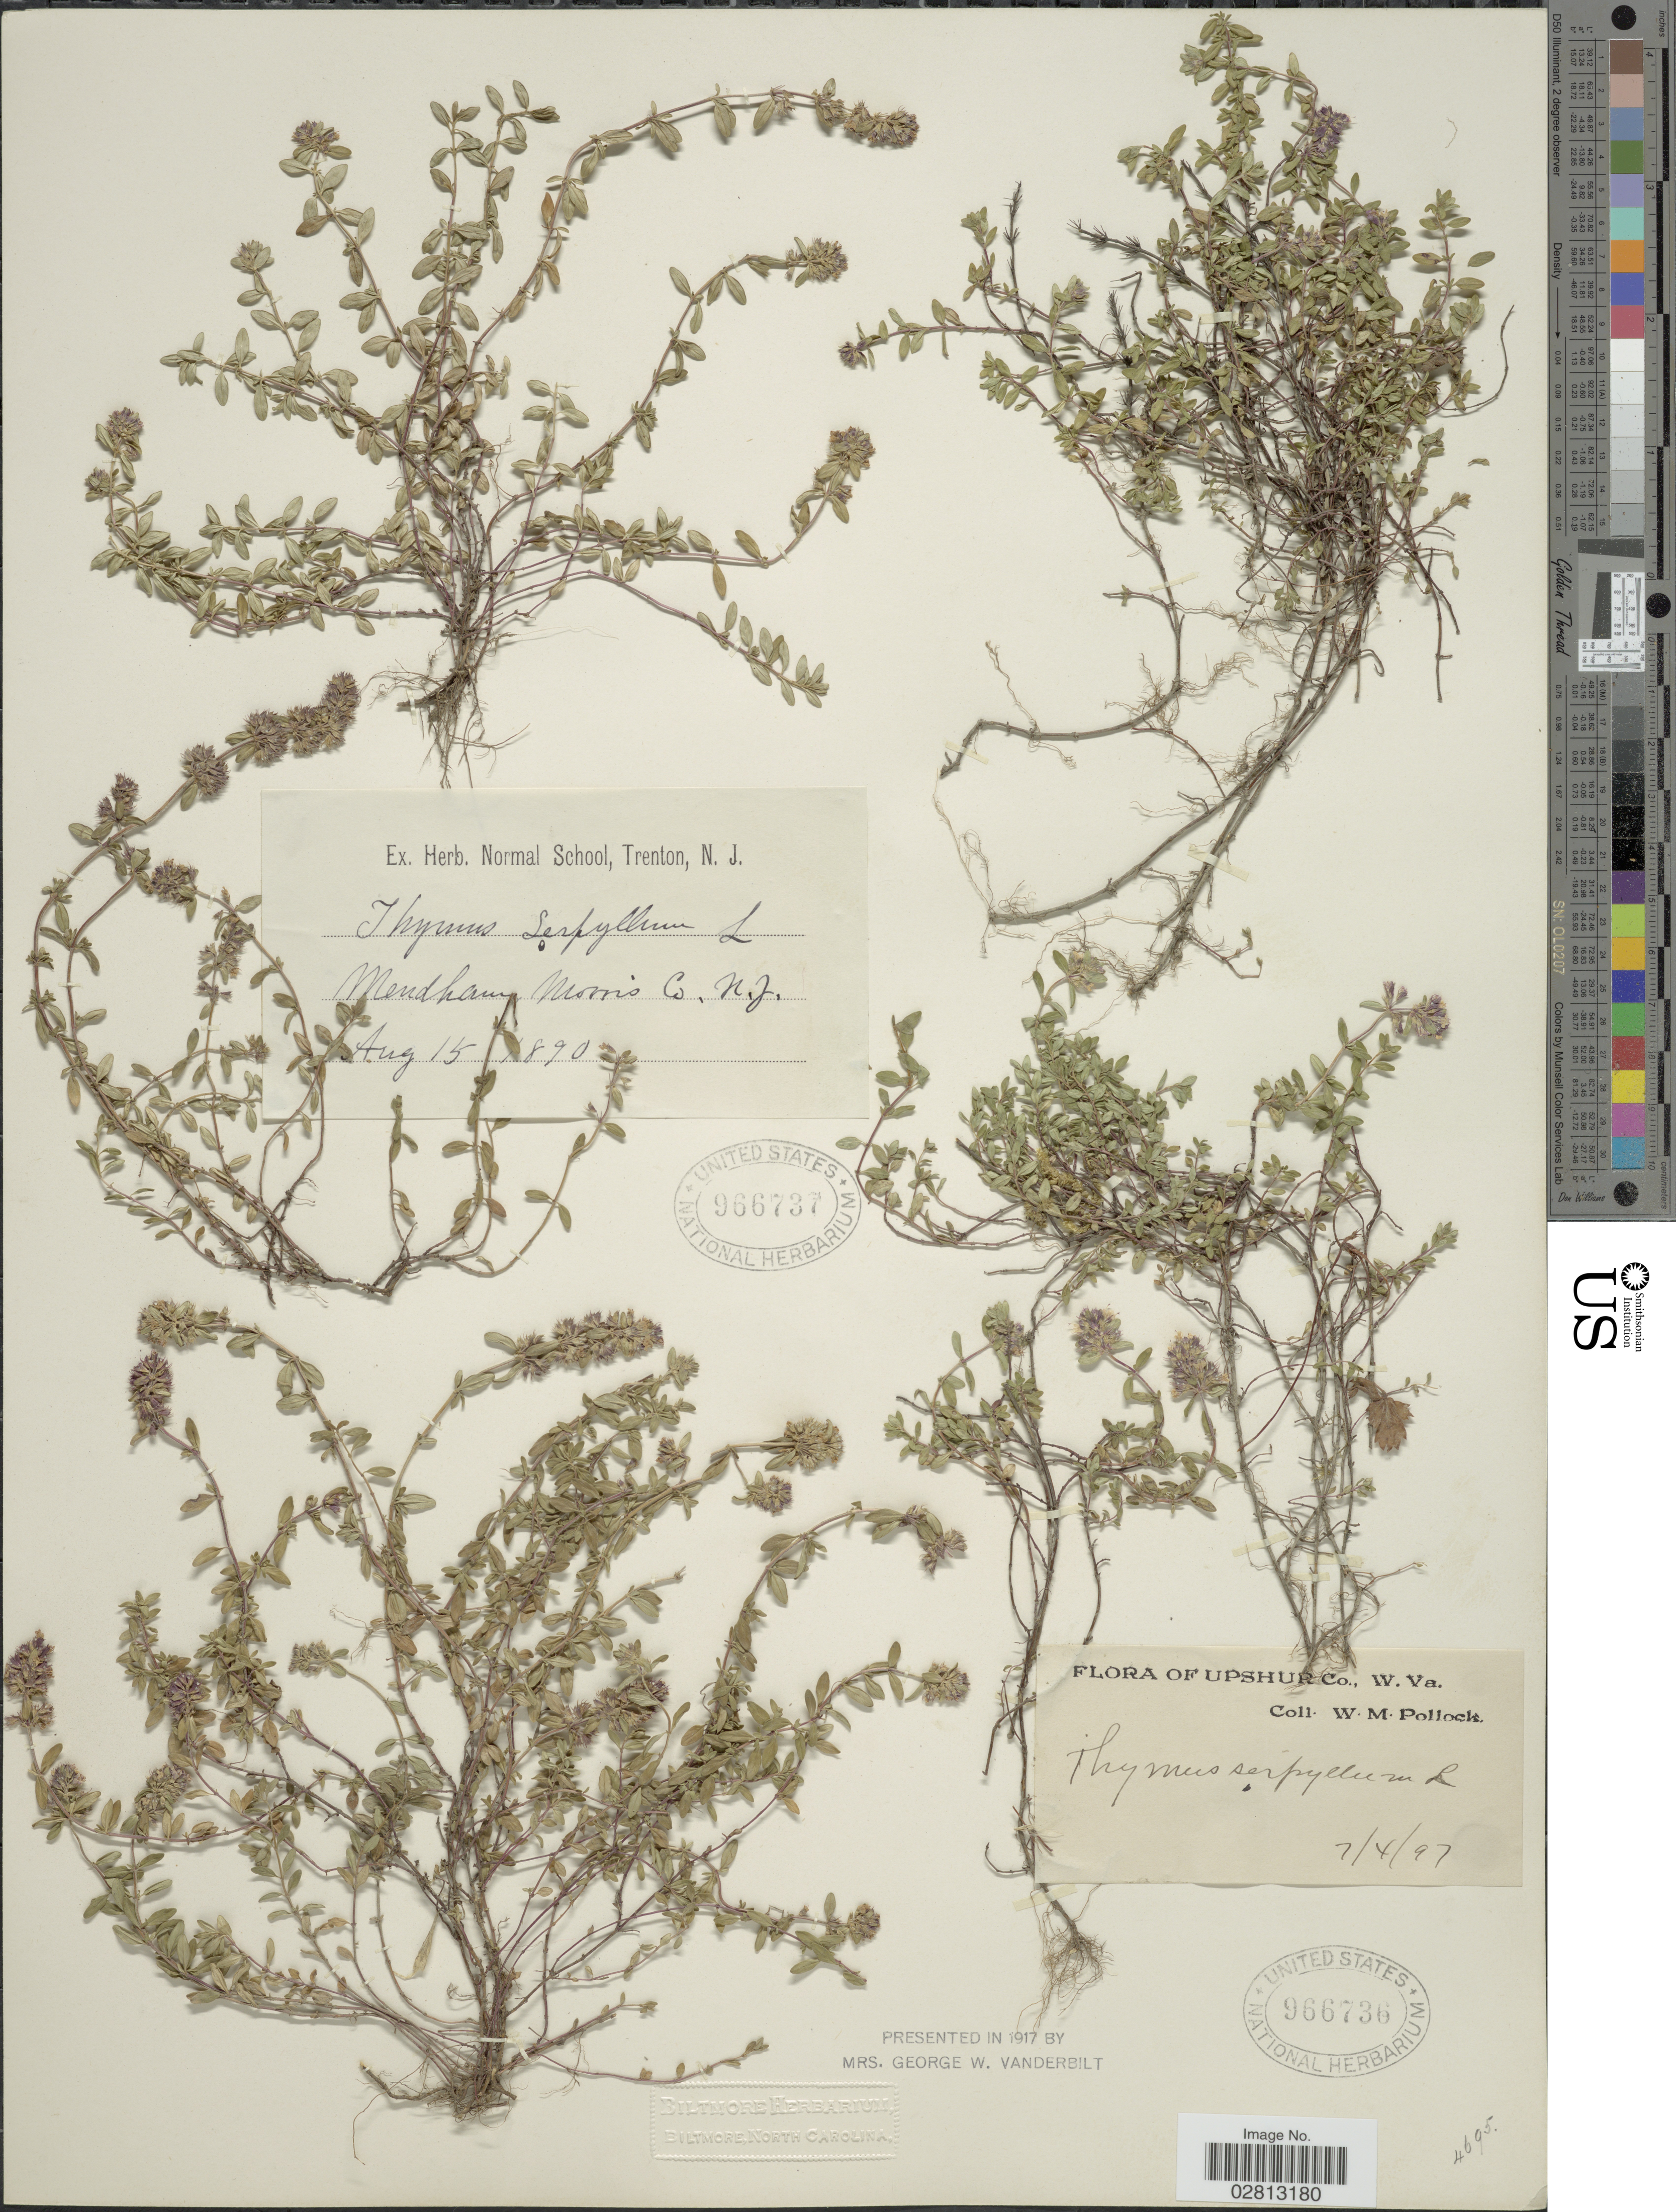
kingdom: Plantae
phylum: Tracheophyta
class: Magnoliopsida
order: Lamiales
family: Lamiaceae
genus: Thymus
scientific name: Thymus serpyllum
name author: L.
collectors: W. M. Pollock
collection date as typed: Transcribed d/m/y: 7/4/97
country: United States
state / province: West Virginia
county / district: Upshur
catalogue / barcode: US 966736-2